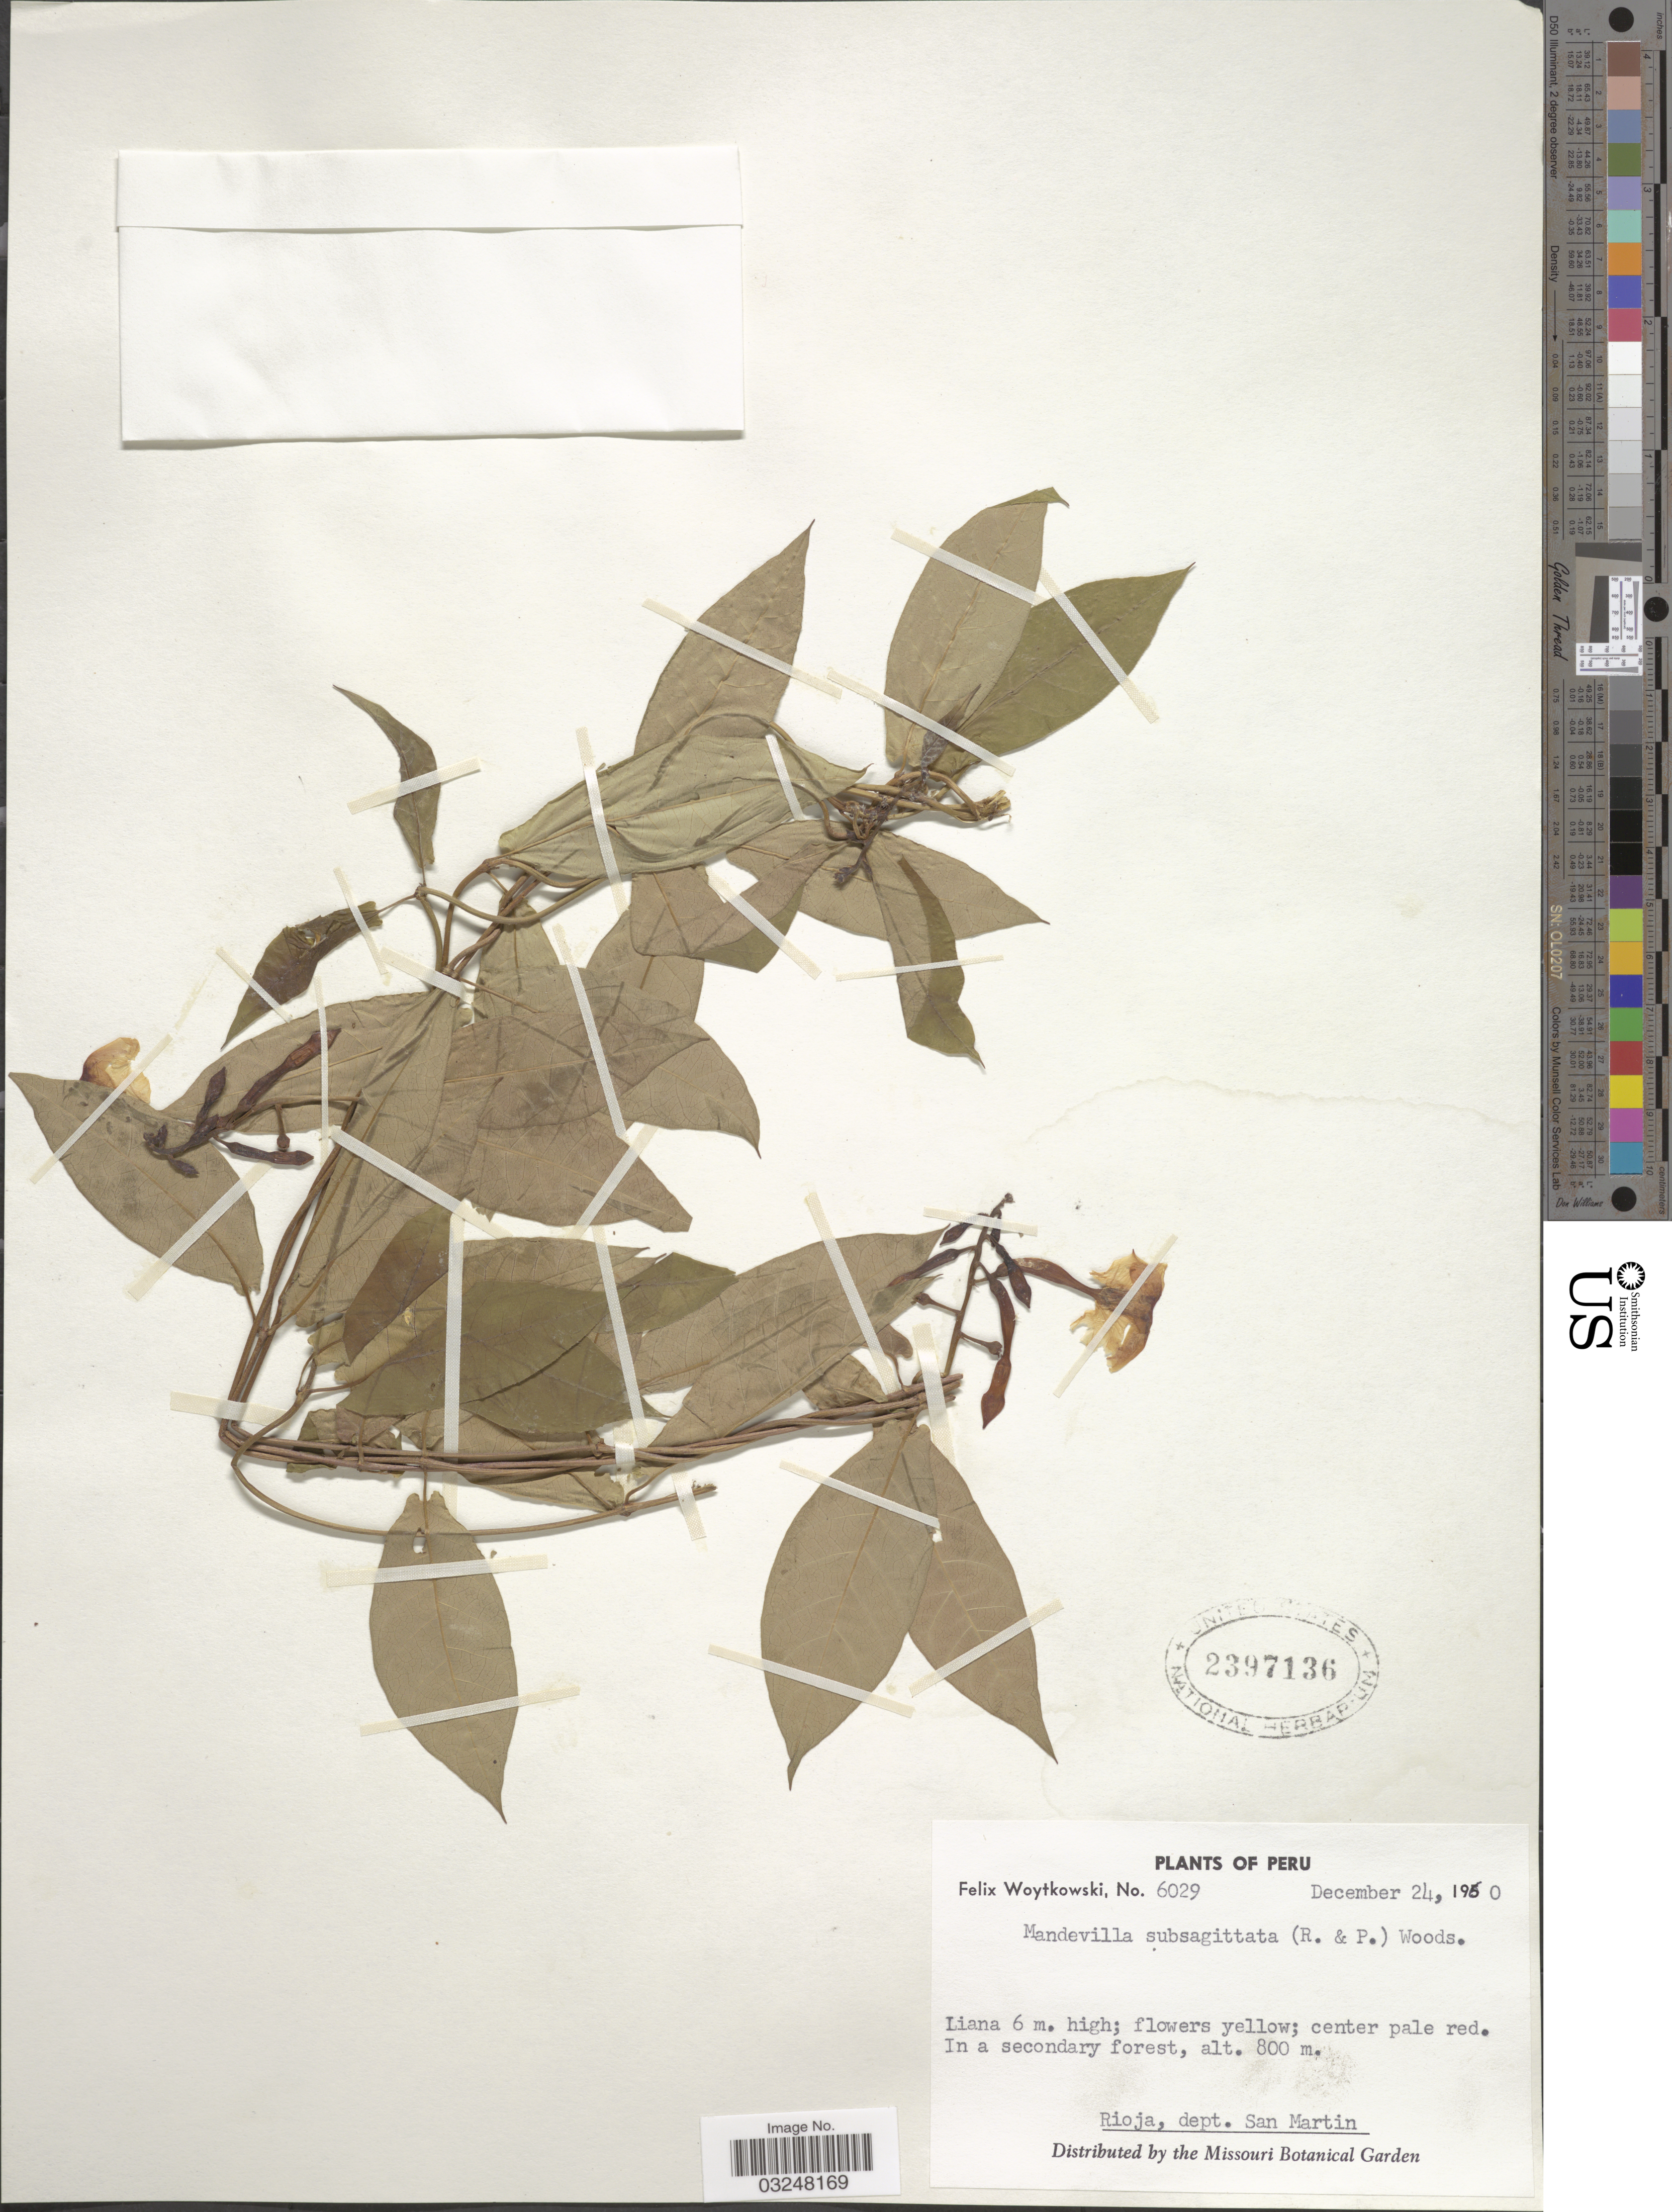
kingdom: Plantae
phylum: Tracheophyta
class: Magnoliopsida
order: Gentianales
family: Apocynaceae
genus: Mandevilla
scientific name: Mandevilla subsagittata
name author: (Ruiz & Pav.) Woodson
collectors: F. Woytkowski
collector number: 6029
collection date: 1960-12-24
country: Peru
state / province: San Martín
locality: Rioja, dept. San Martin.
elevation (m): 800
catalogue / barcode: US 2397136